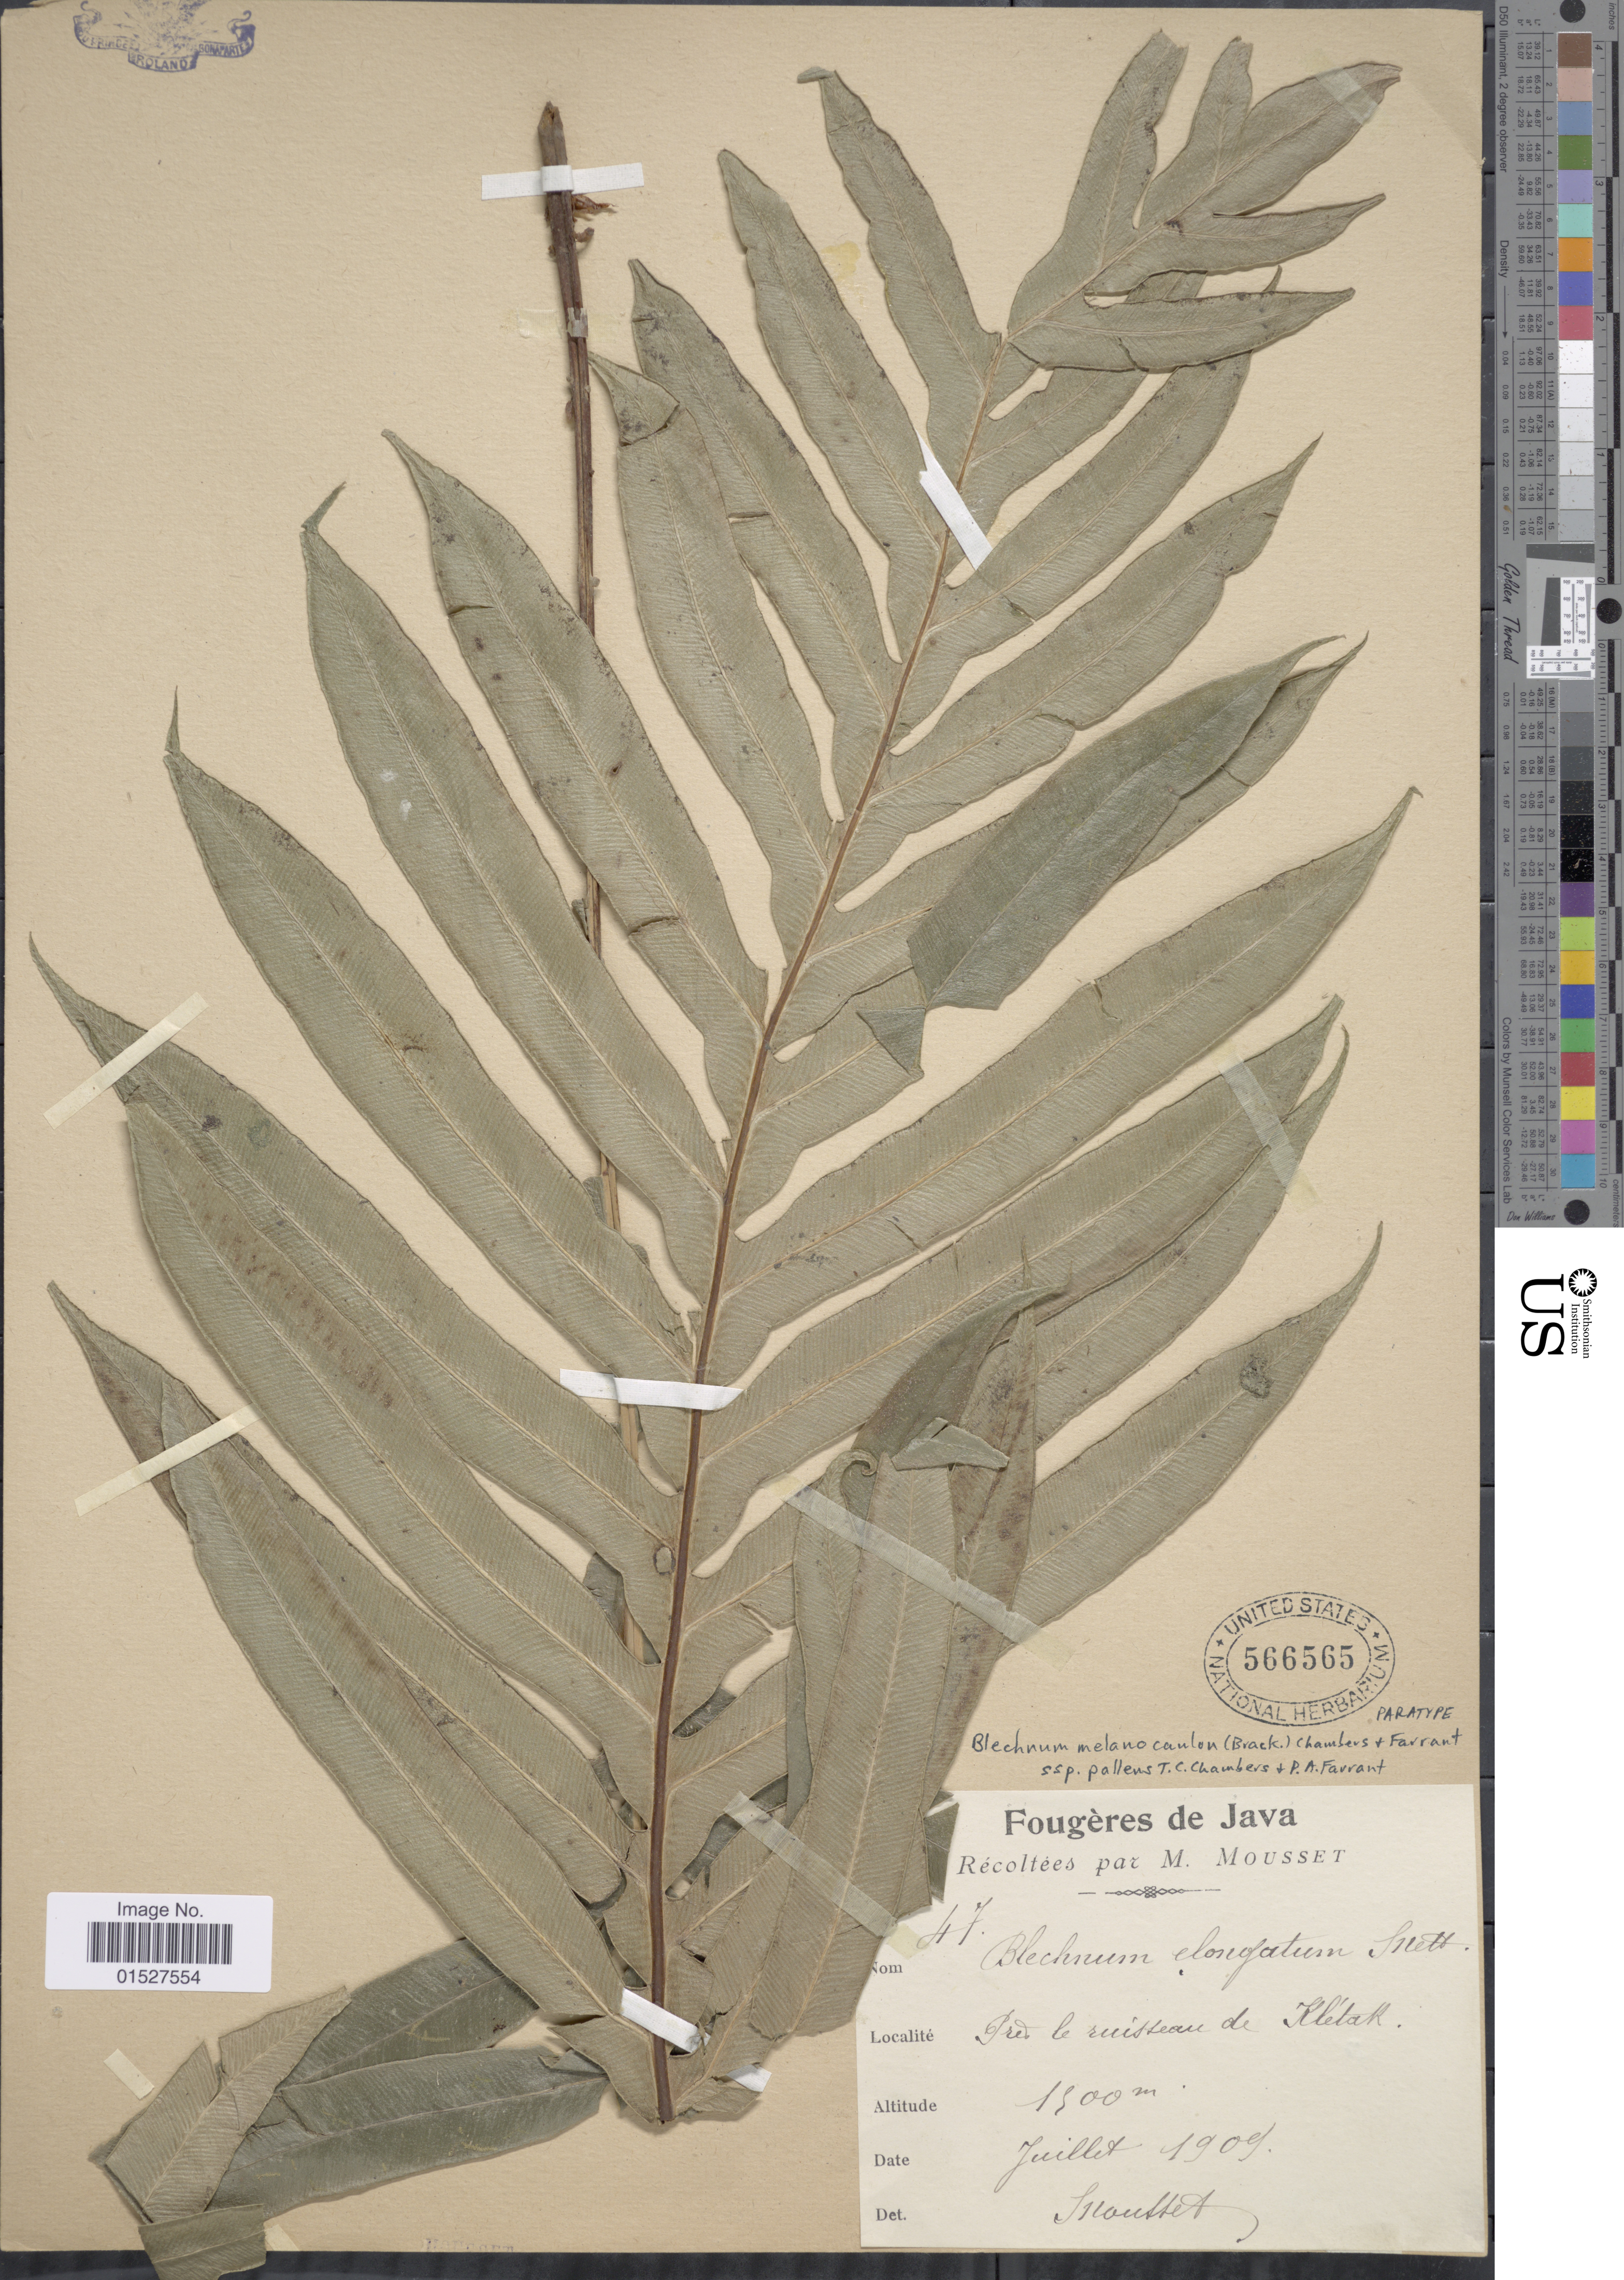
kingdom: Plantae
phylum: Tracheophyta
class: Polypodiopsida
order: Polypodiales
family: Blechnaceae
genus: Blechnum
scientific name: Blechnum melanocaulon subsp. pallens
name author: T.C. Chambers & P. A. Farrant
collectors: Mousset, --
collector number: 47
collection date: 1909-07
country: Indonesia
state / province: Java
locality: Près le ruisseau de Klètak.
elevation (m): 1500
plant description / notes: Corrected "Pres de ruisseau de Kletah" to Près le ruisseau de Klètak.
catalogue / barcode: US 566565